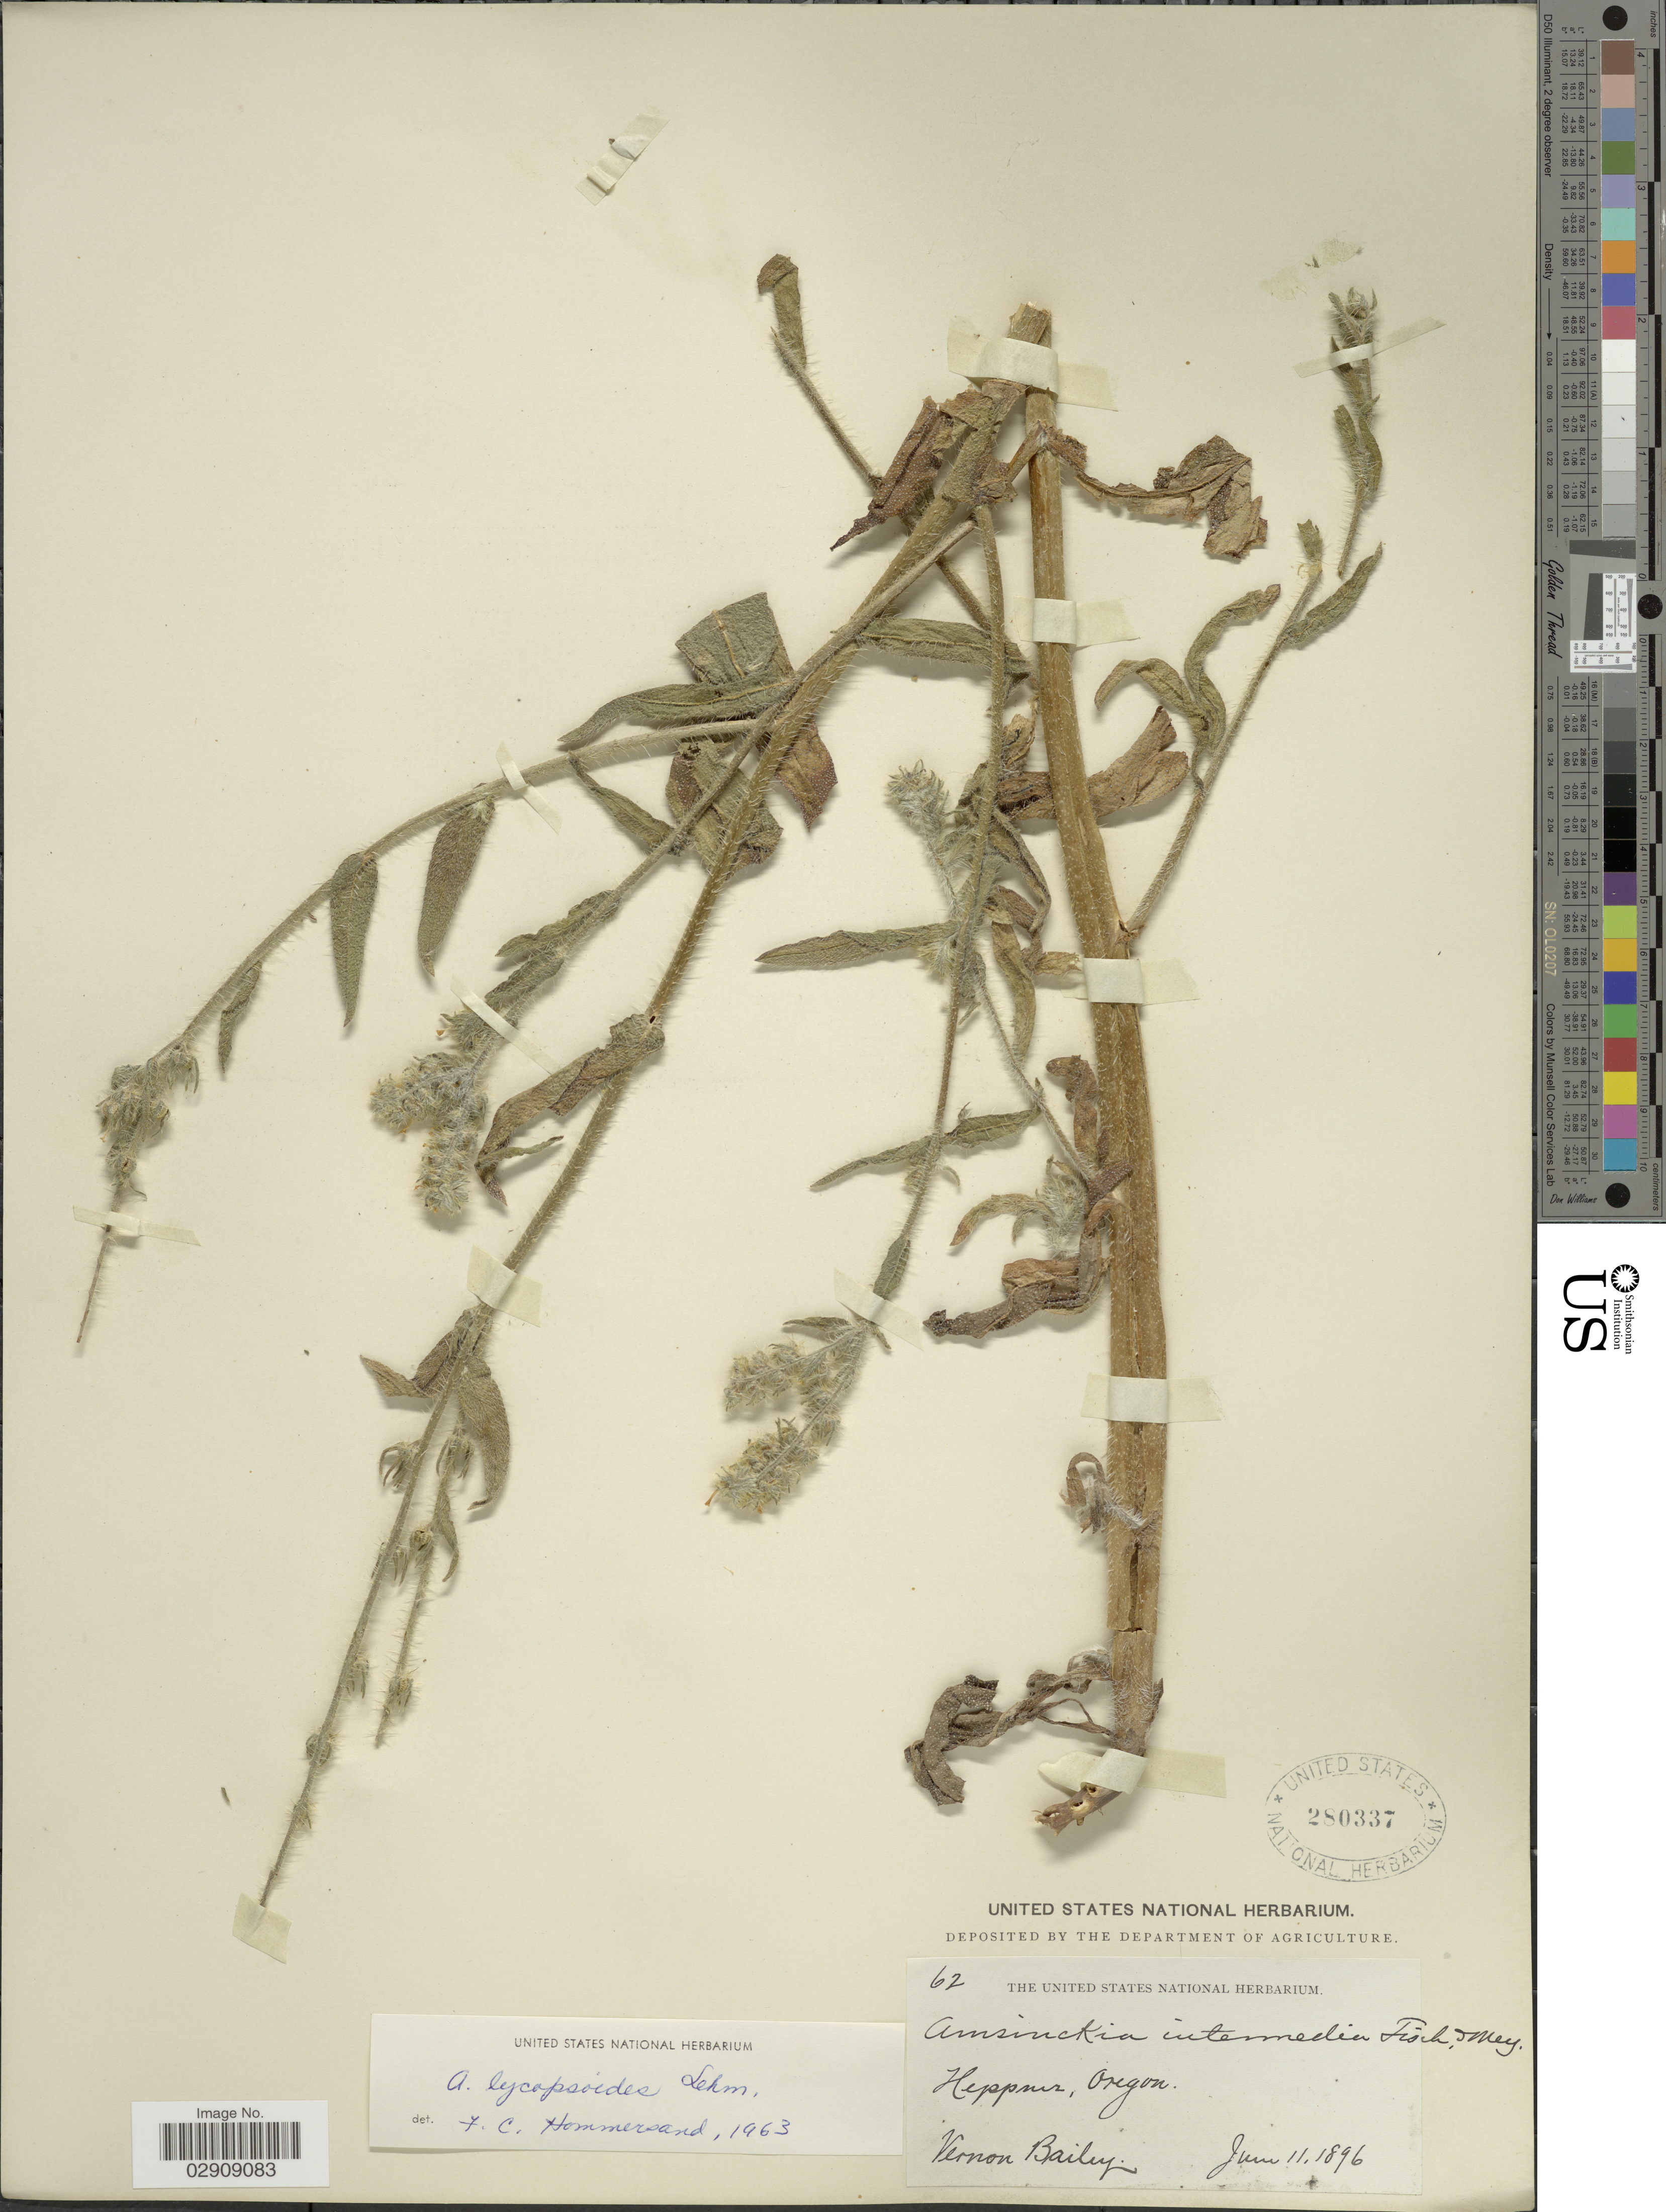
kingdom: Plantae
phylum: Tracheophyta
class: Magnoliopsida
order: Boraginales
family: Boraginaceae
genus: Amsinckia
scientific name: Amsinckia lycopsoides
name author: Lehm.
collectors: V. O. Bailey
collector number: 62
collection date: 1896-06-11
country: United States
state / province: Oregon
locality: Heppner.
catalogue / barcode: US 280337